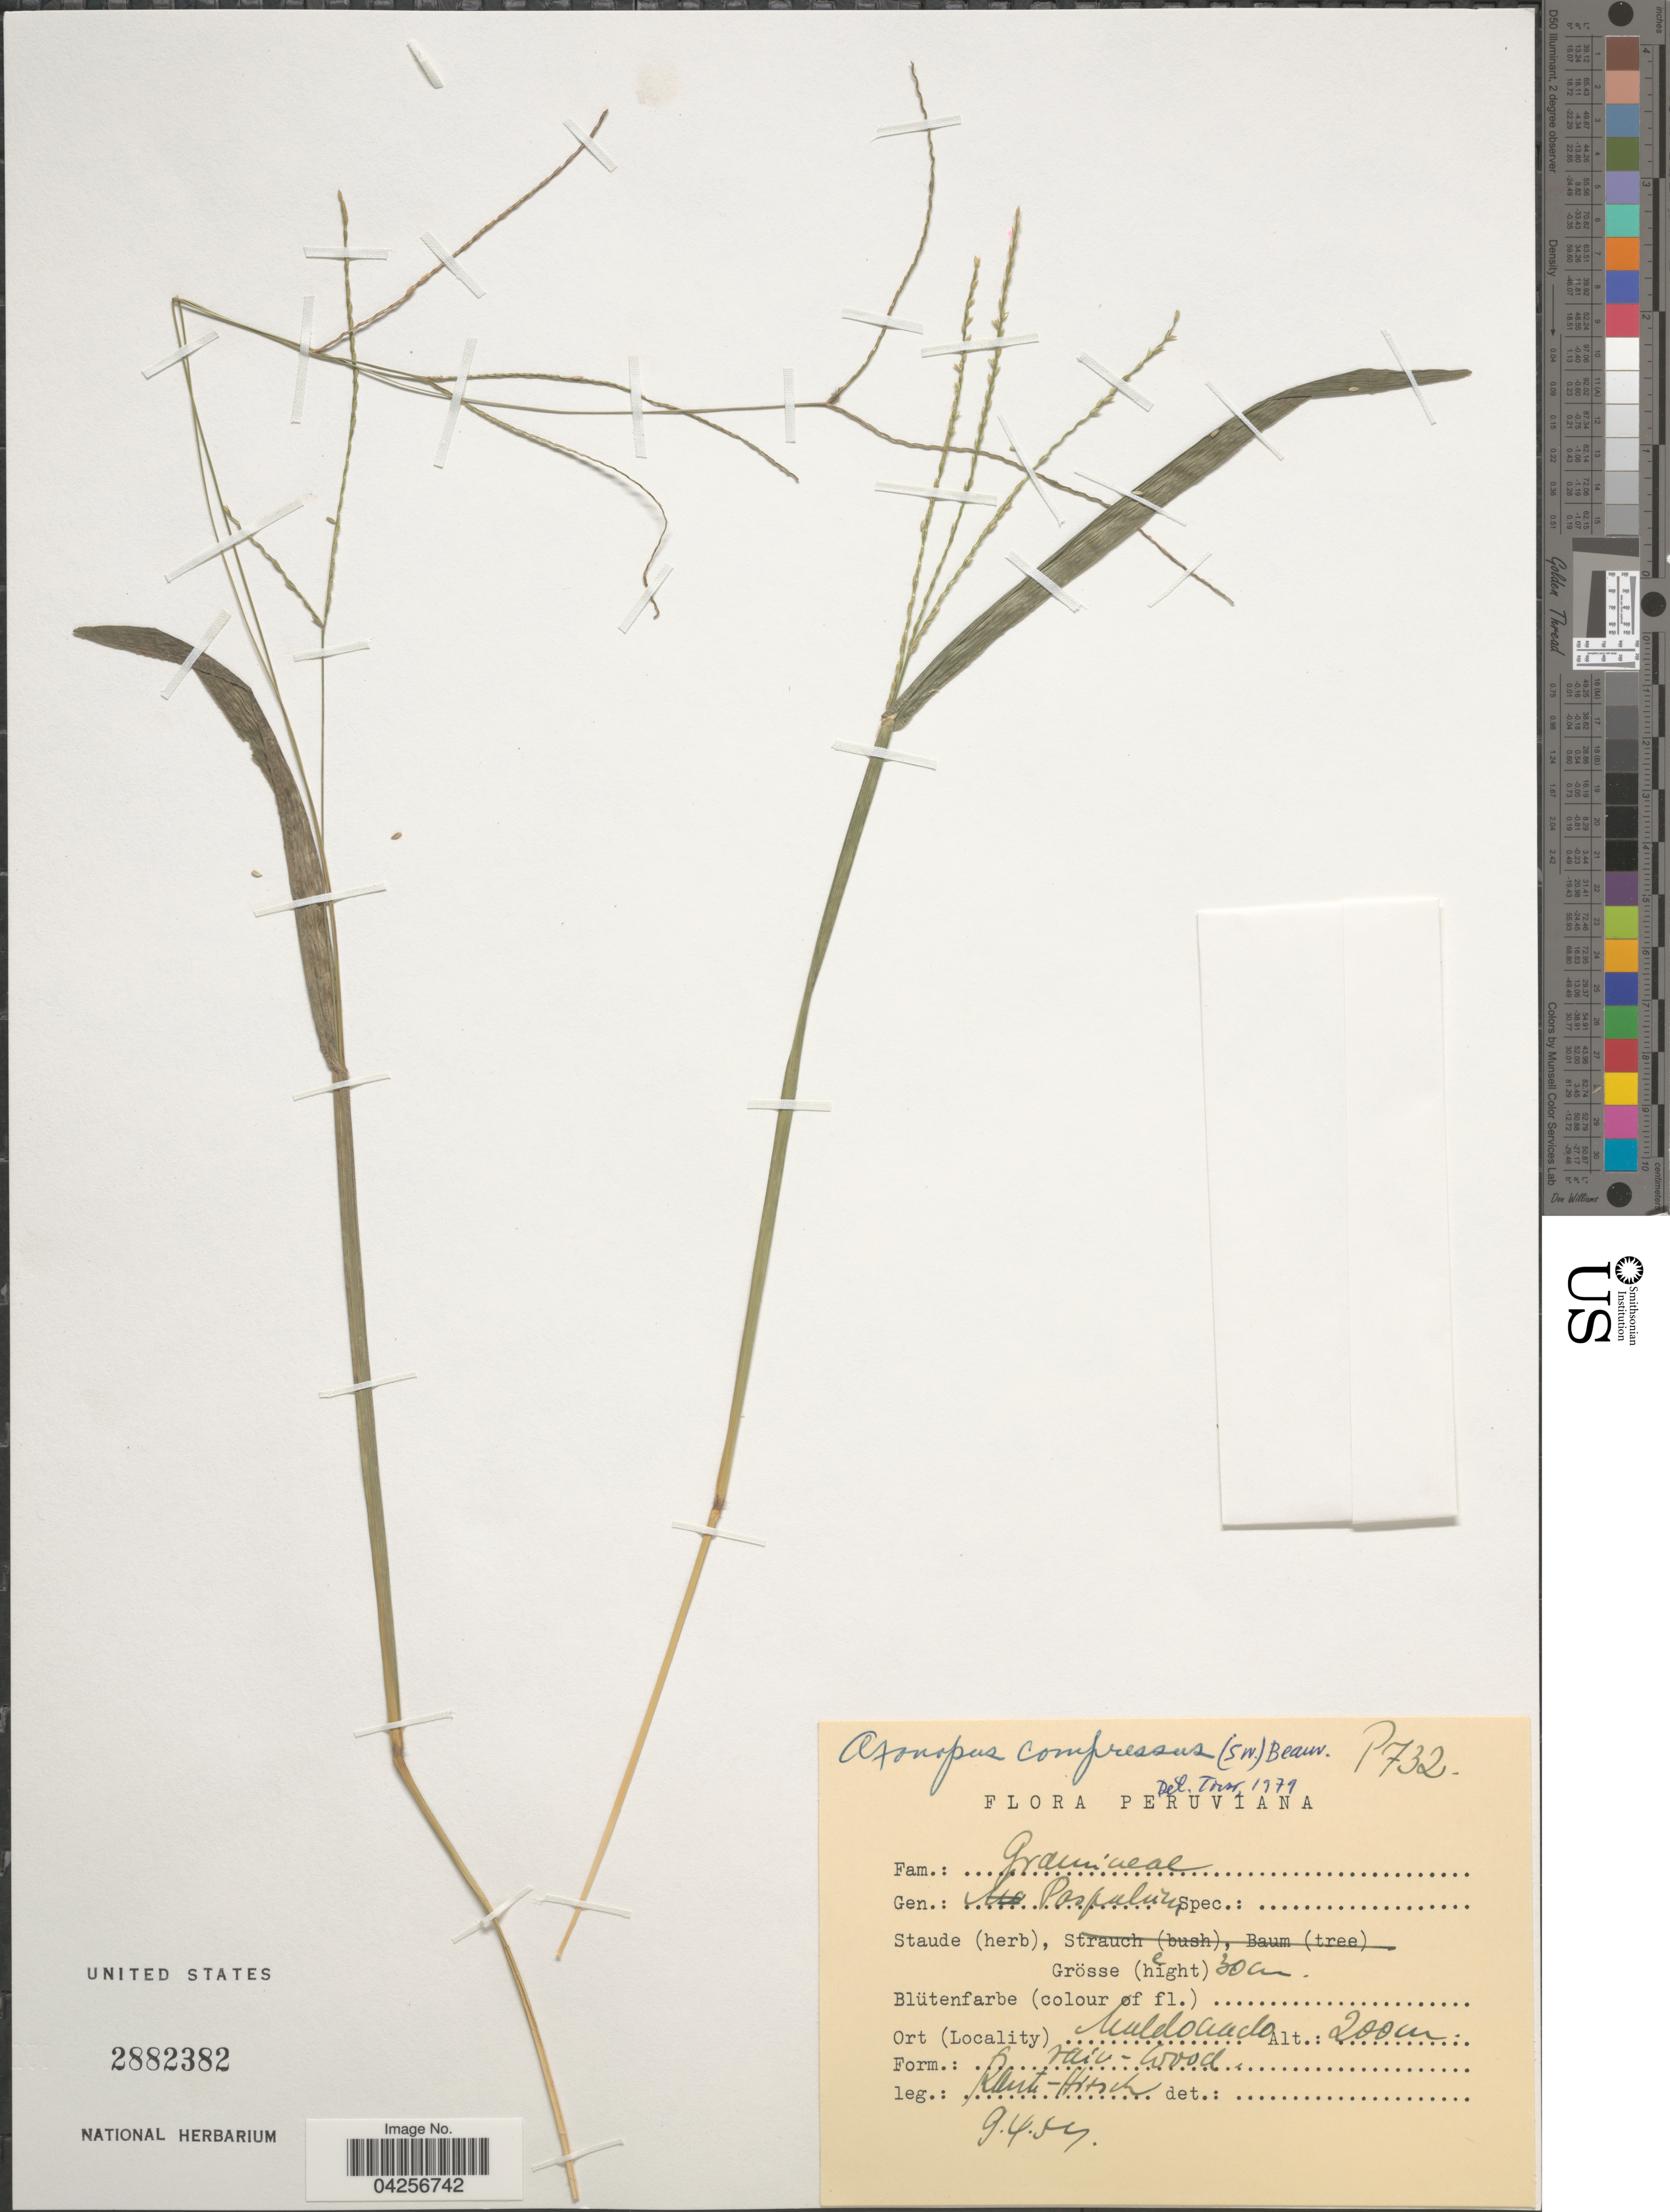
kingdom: Plantae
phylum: Tracheophyta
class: Liliopsida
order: Poales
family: Poaceae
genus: Axonopus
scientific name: Axonopus compressus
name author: (Sw.) P. Beauv.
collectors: W. Rauh & G. Hirsch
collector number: P732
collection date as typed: Transcribed d/m/y: 9/4/54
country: Peru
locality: Maldonado.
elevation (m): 200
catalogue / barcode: US 2882382